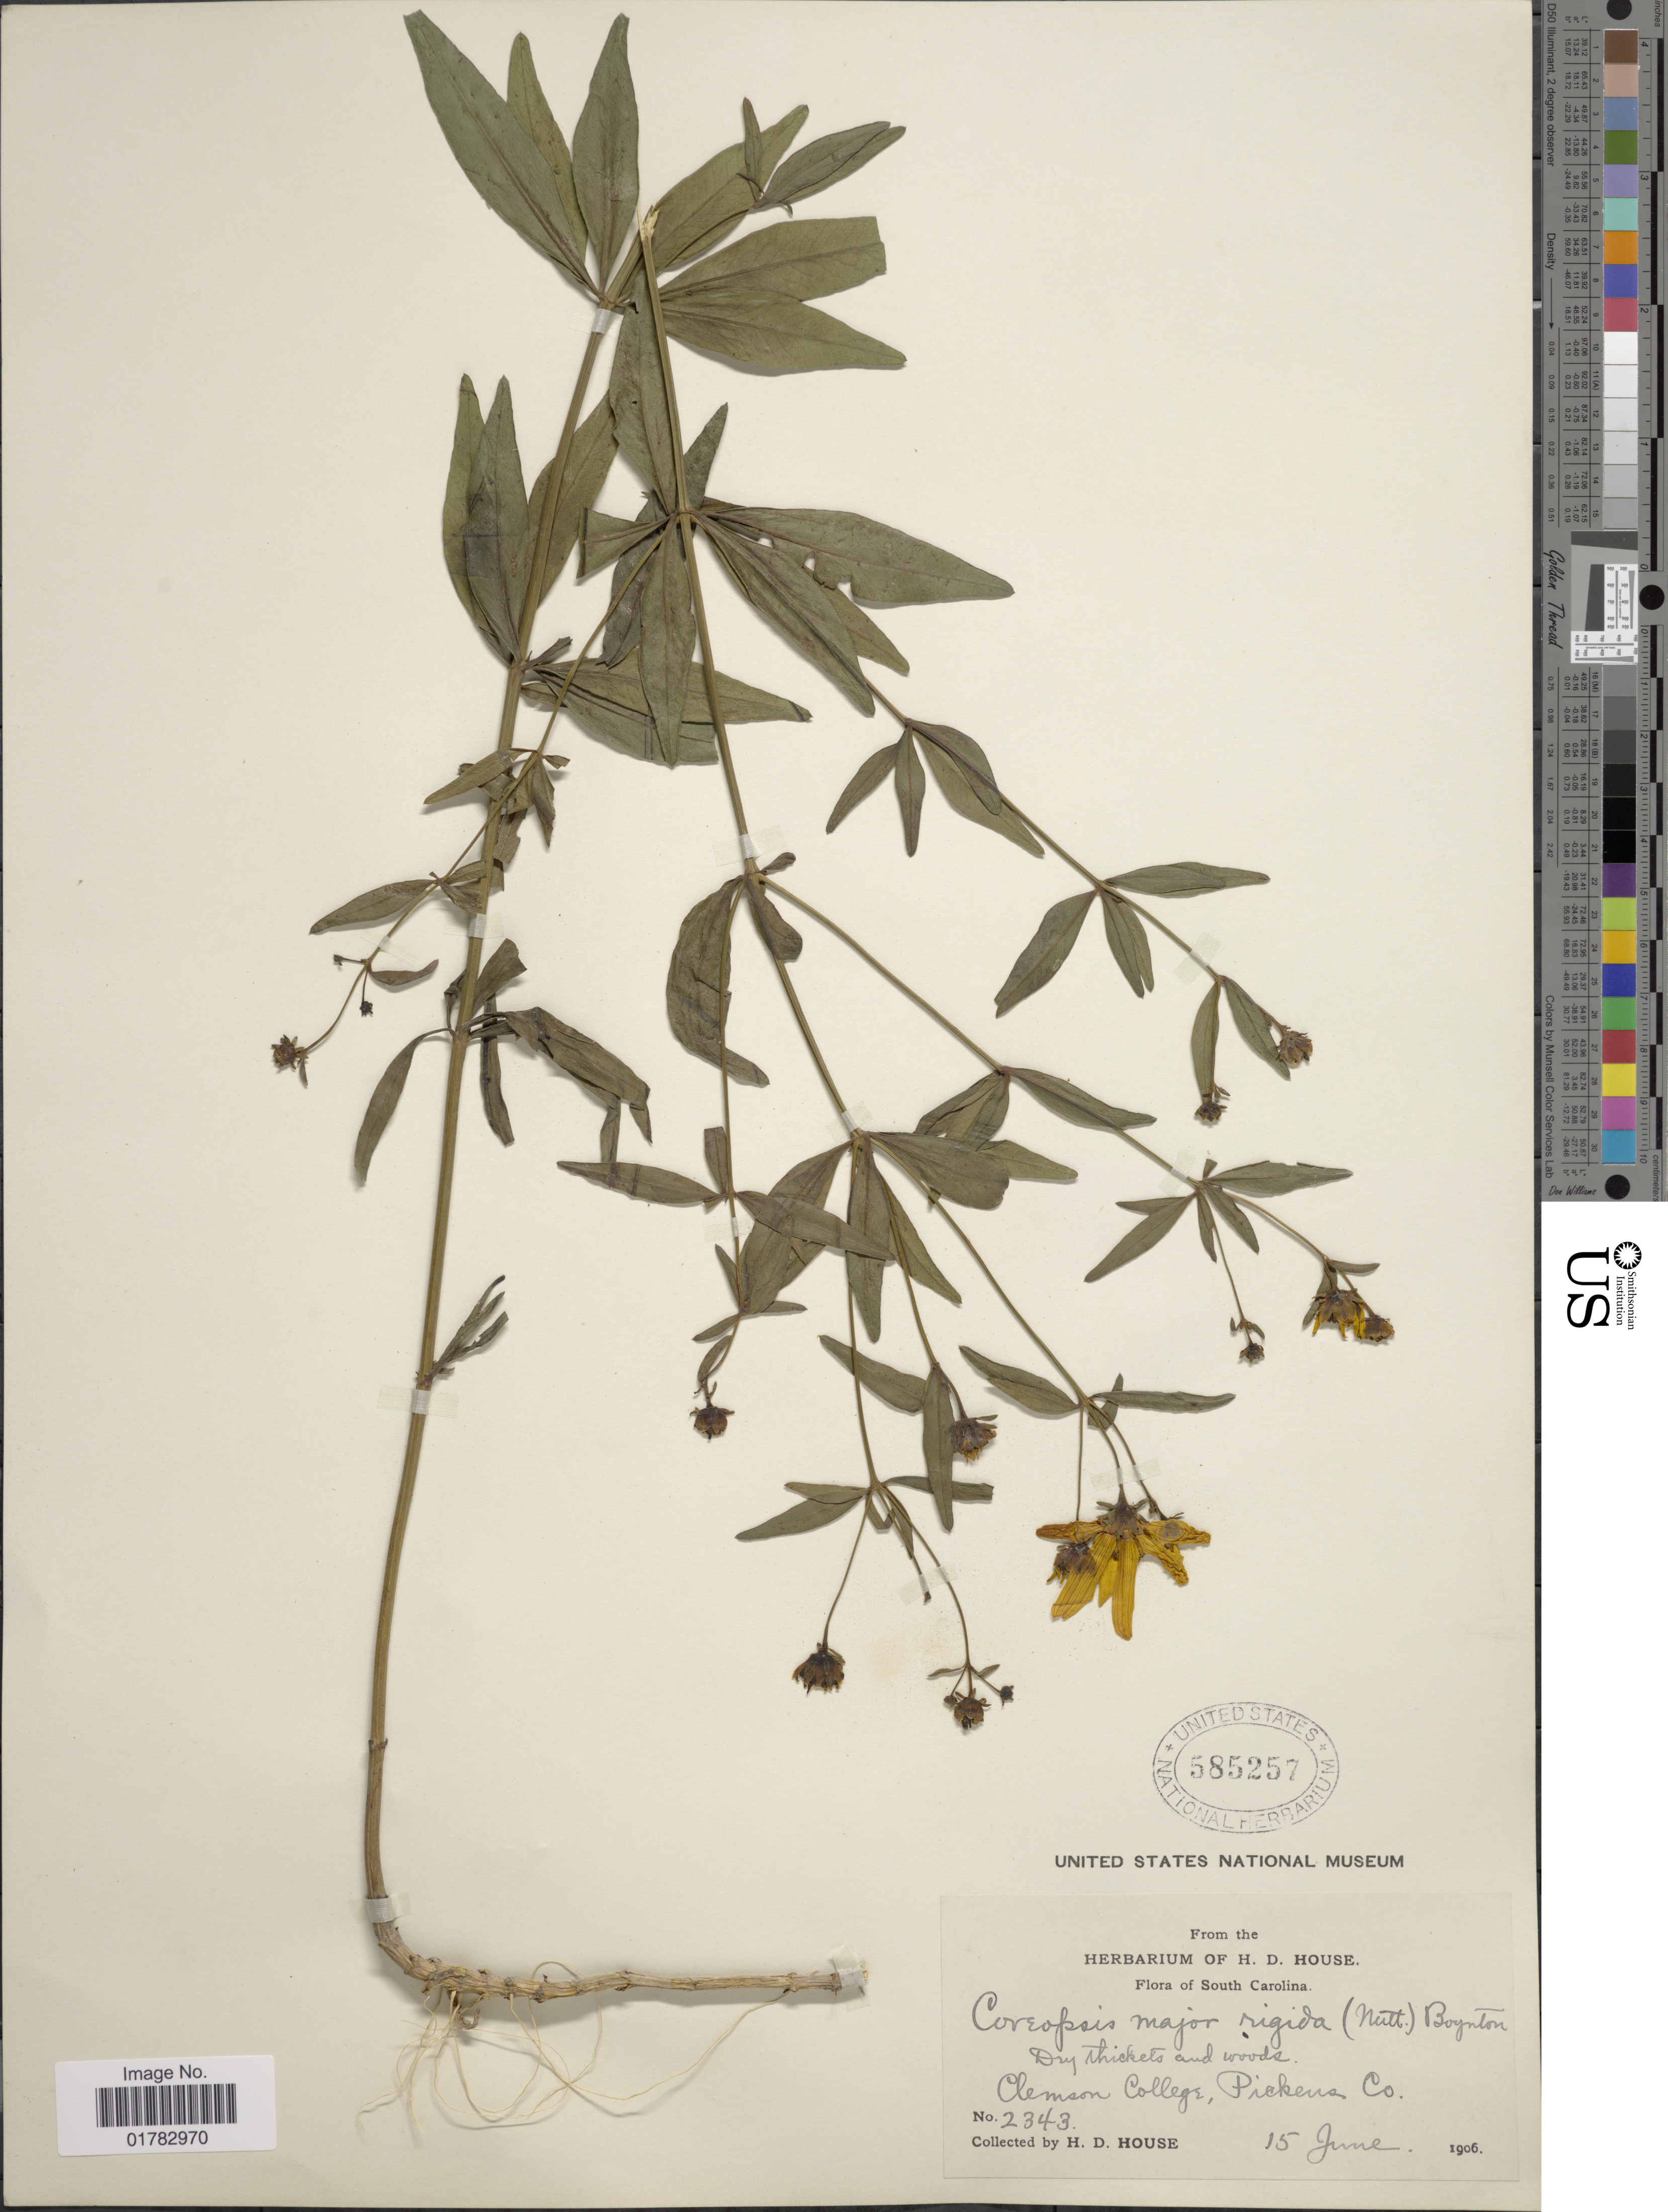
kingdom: Plantae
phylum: Tracheophyta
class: Magnoliopsida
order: Asterales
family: Asteraceae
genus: Coreopsis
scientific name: Coreopsis major var. rigida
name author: (Nutt.) F.E. Boynton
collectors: H. D. House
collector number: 2343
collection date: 1906-06-15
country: United States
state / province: South Carolina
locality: Dry thickets and woods, Clemson College, Pickens Co.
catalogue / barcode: US 585257